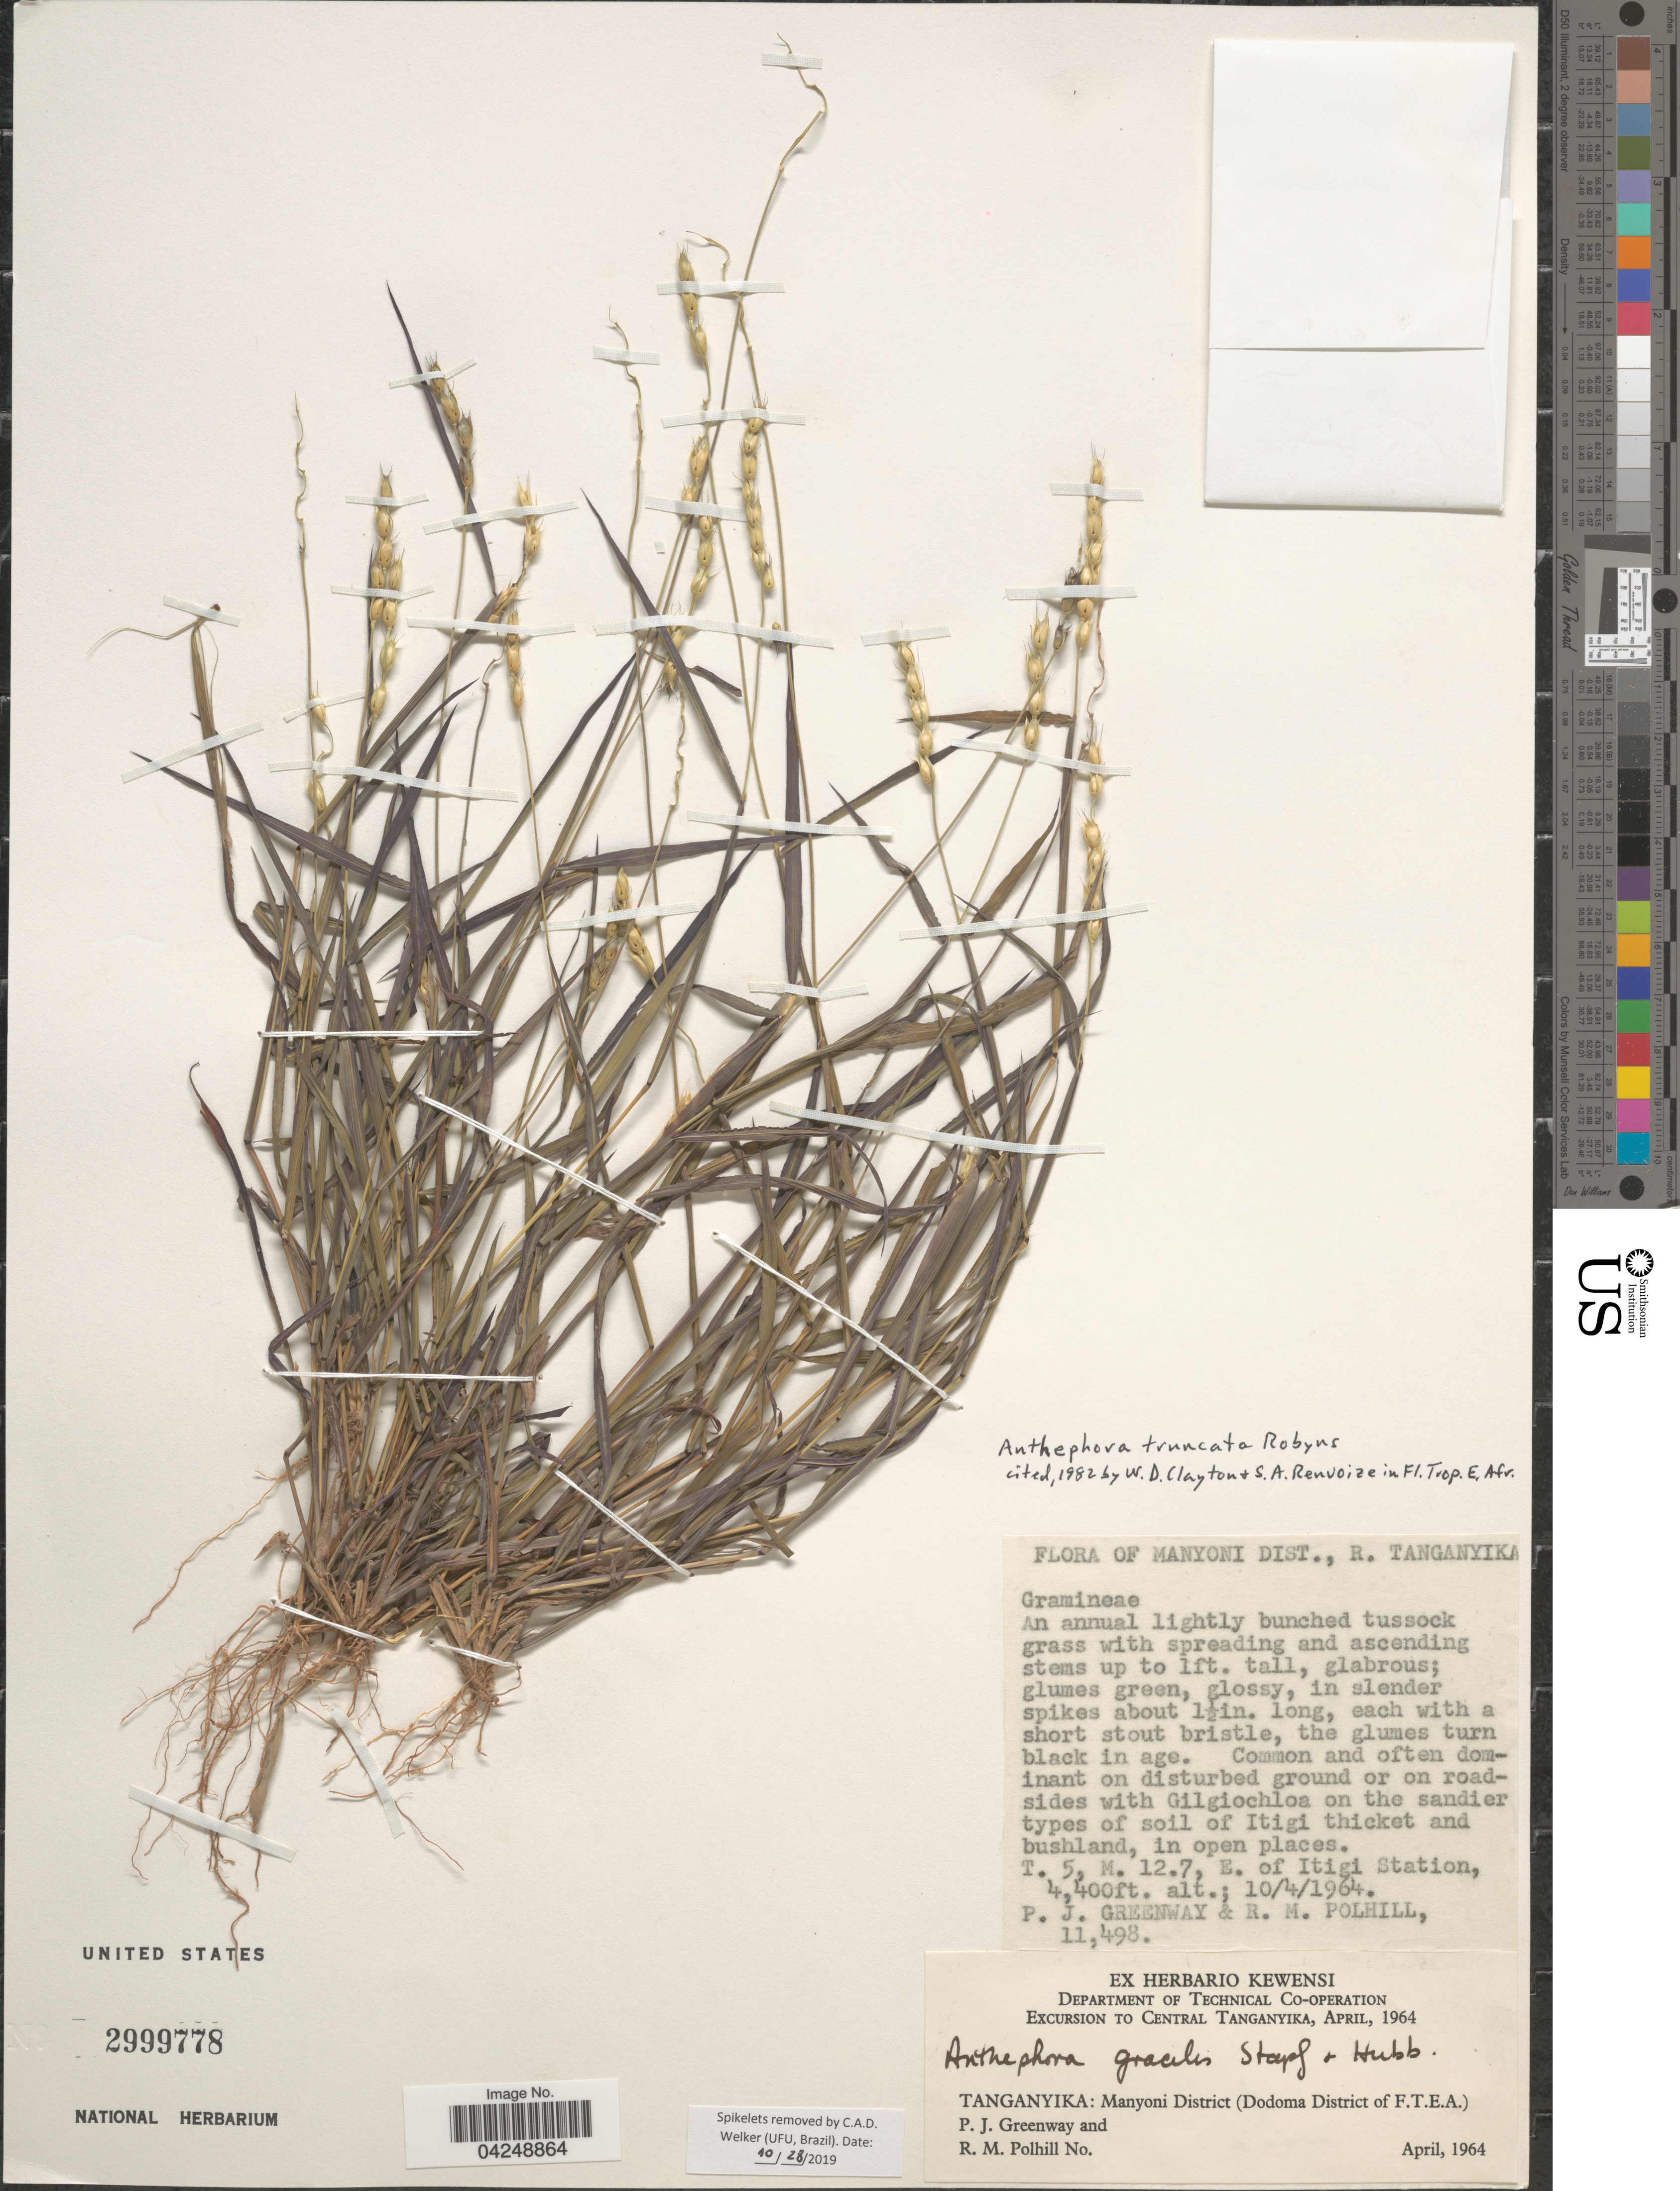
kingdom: Plantae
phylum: Tracheophyta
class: Liliopsida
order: Poales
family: Poaceae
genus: Anthephora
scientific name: Anthephora truncata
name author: Robyns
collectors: P. J. Greenway & R. M. Polhill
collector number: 11498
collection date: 1964-04-10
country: Tanzania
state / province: Dodoma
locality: Excursion to Central Tanganyika, April, 1964. Tanganyika: Manyoni District (Dodoma District of F.T.E.A.). Manyoni Dist., R. Tanganyika. T. 5, M. 12.7, E. of Itigi Station.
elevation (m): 1341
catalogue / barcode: US 2999778